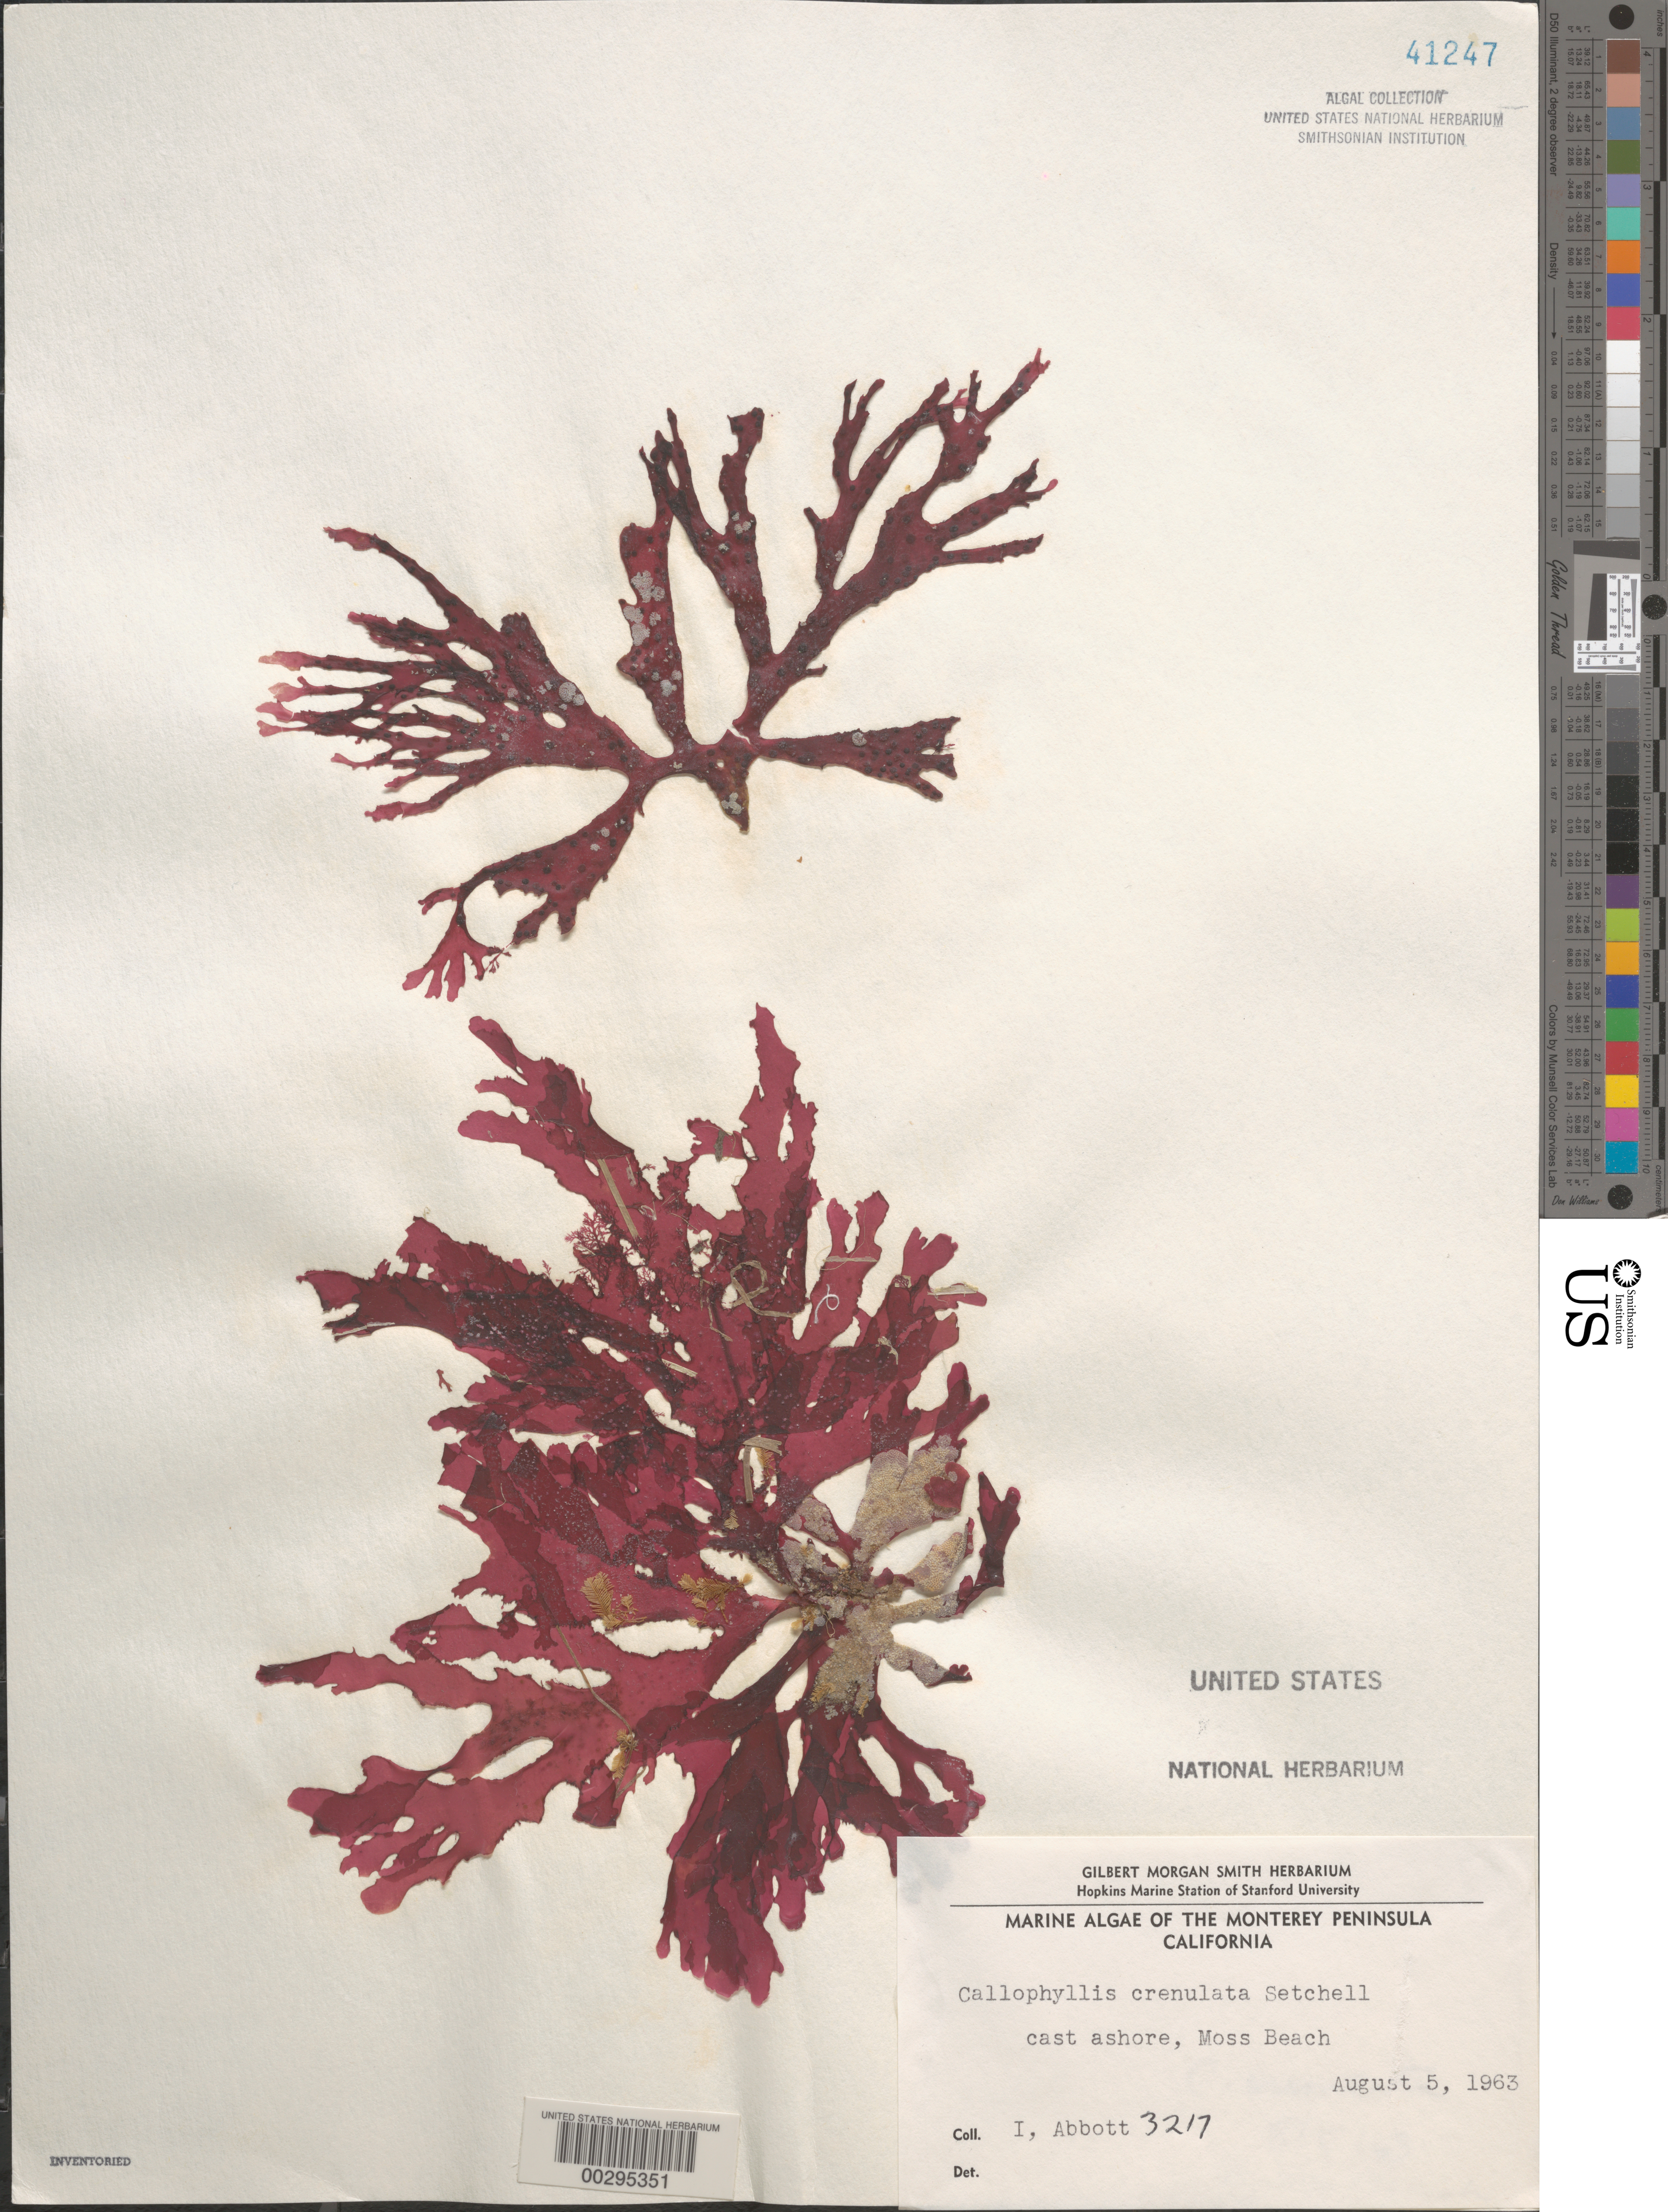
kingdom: Plantae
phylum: Rhodophyta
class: Florideophyceae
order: Gigartinales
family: Kallymeniaceae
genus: Callophyllis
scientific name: Callophyllis crenulata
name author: Setch.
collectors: I. A. Abbott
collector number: IAA 3217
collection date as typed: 05 Aug 1963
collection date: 1963-08-05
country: United States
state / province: California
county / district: Monterey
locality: Moss Beach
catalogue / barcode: US 41247